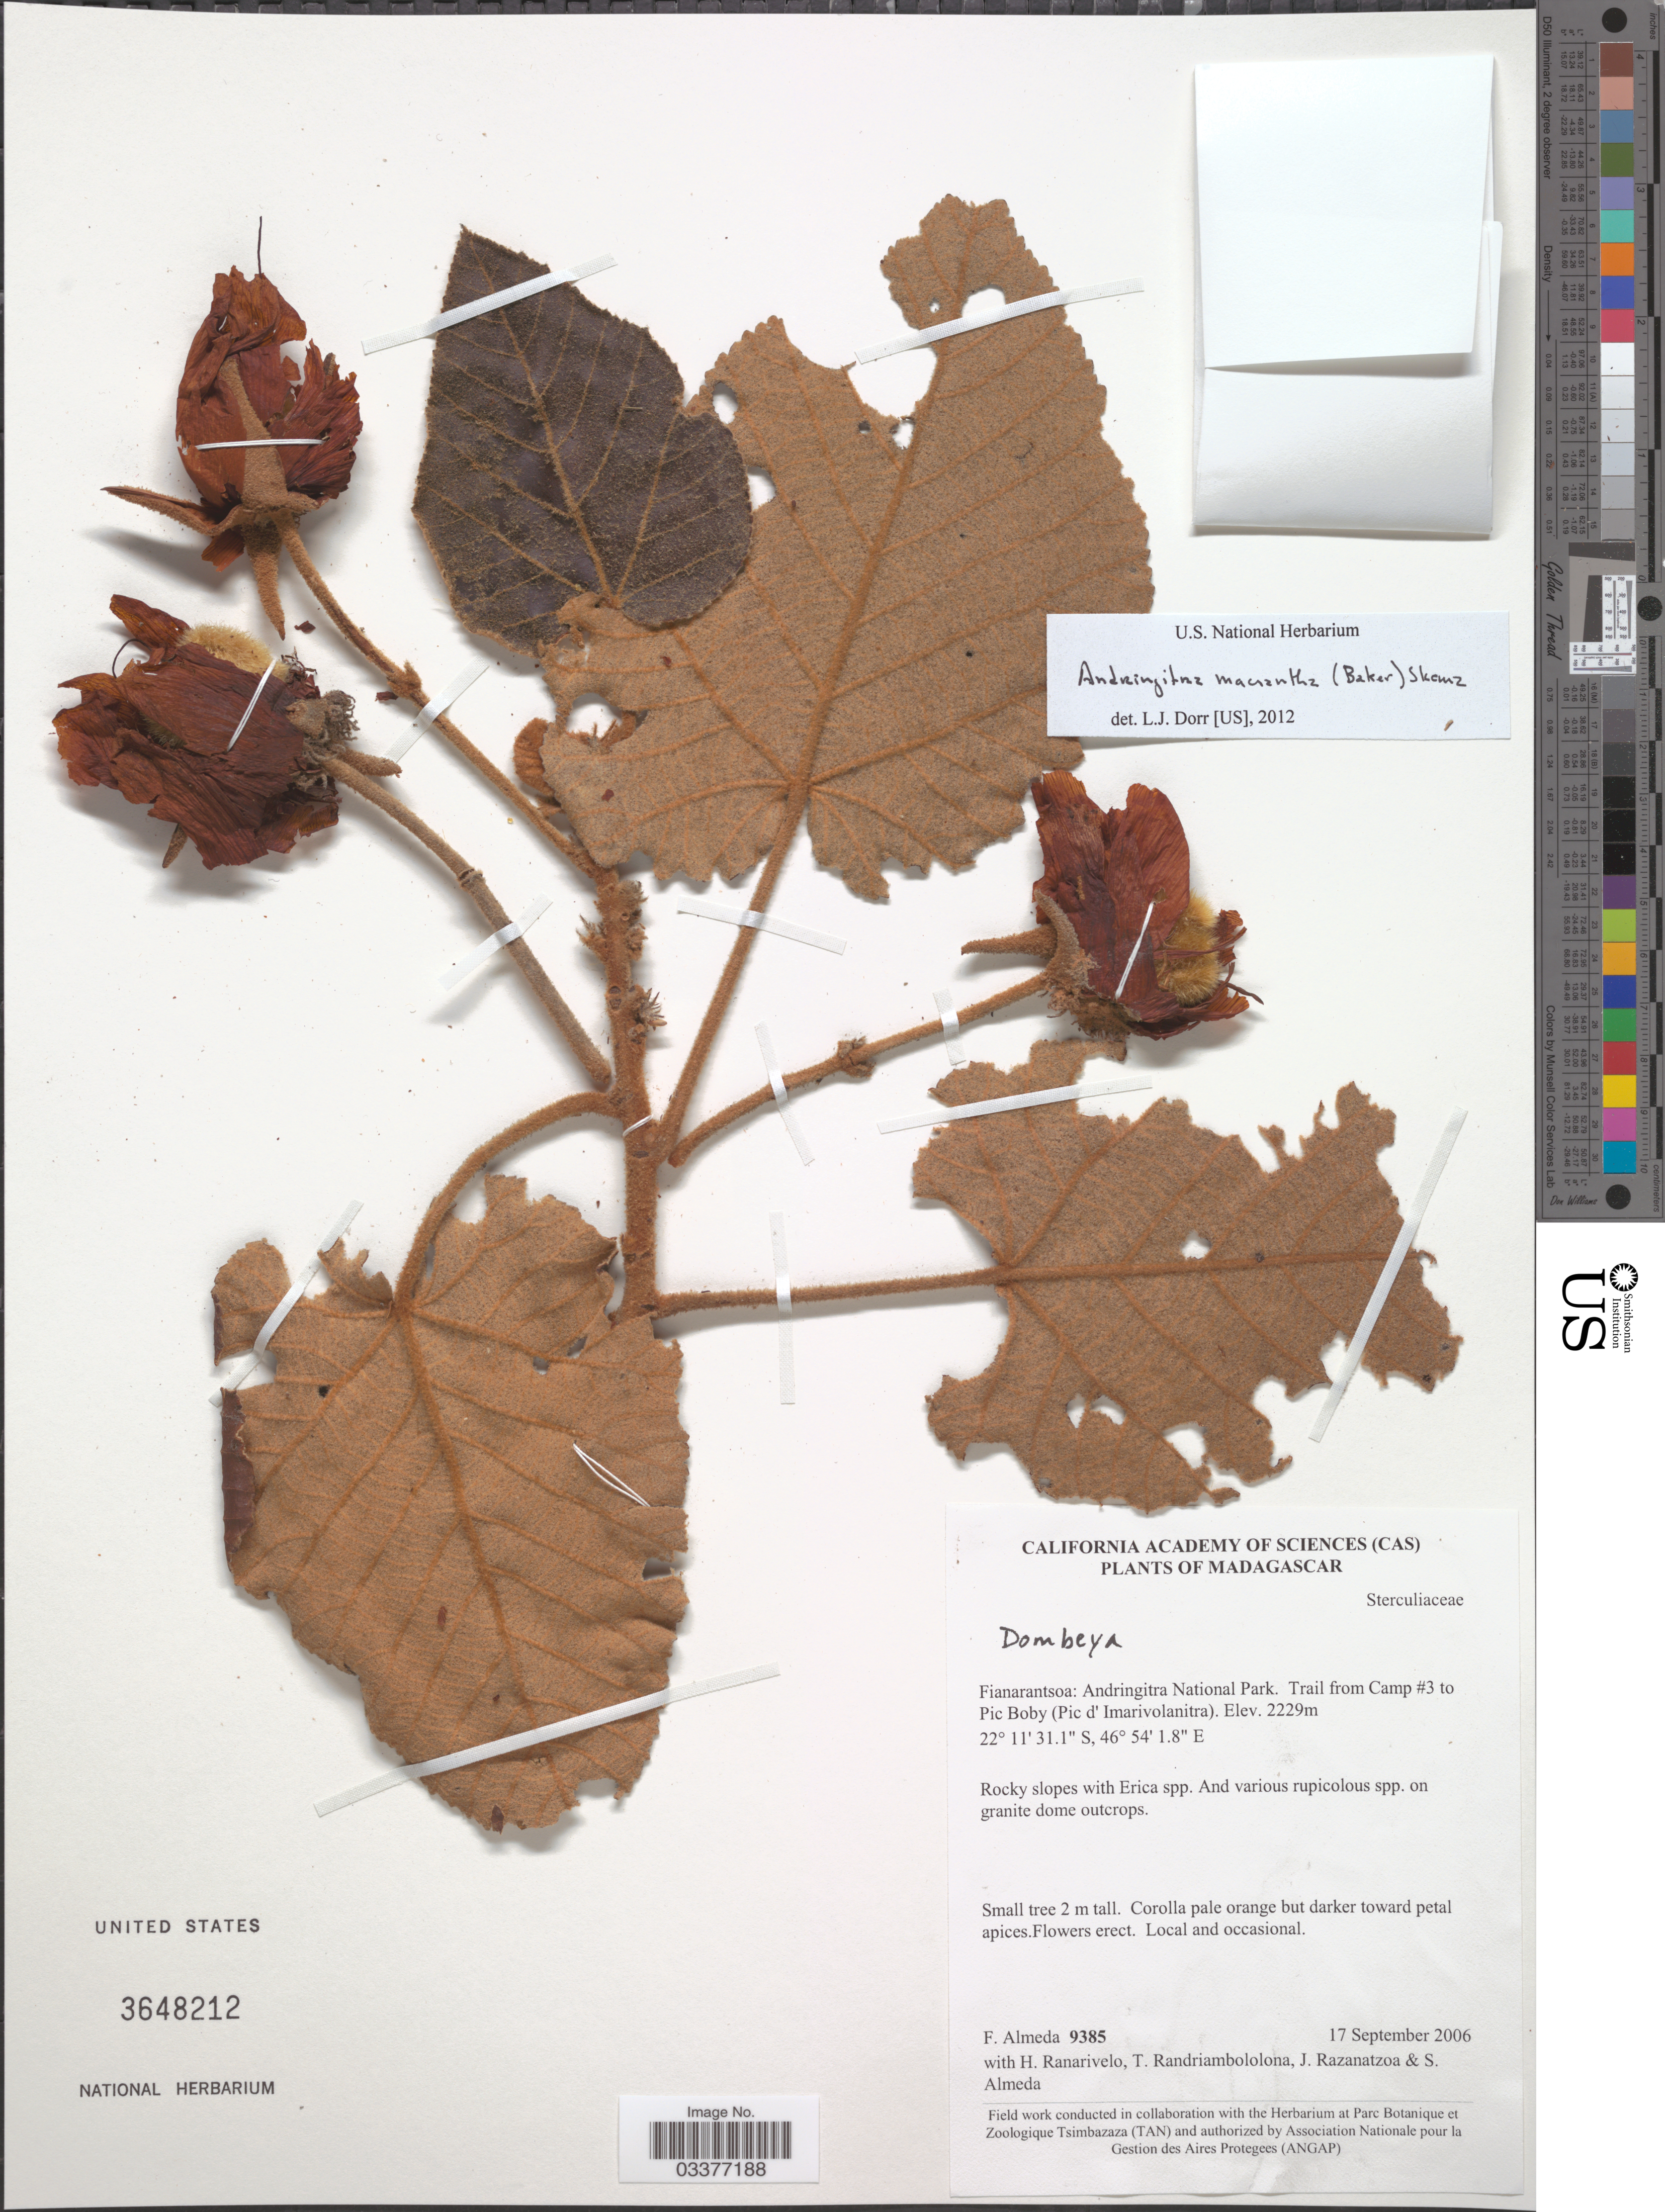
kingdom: Plantae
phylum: Tracheophyta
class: Magnoliopsida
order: Malvales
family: Malvaceae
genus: Andringitra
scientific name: Andringitra macrantha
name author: (Baker) Skema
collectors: F. Almeda, H. Ranarivelo, T. Randriambololona, J. Razanatzoa & S. Almeda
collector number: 9385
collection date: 2006-09-17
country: Madagascar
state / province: Haute Matsiatra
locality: Andringitra National Park. Trail from Camp #3 to Pic Boby (Pic d'Imarivolanitra).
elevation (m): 2229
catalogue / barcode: US 3648212